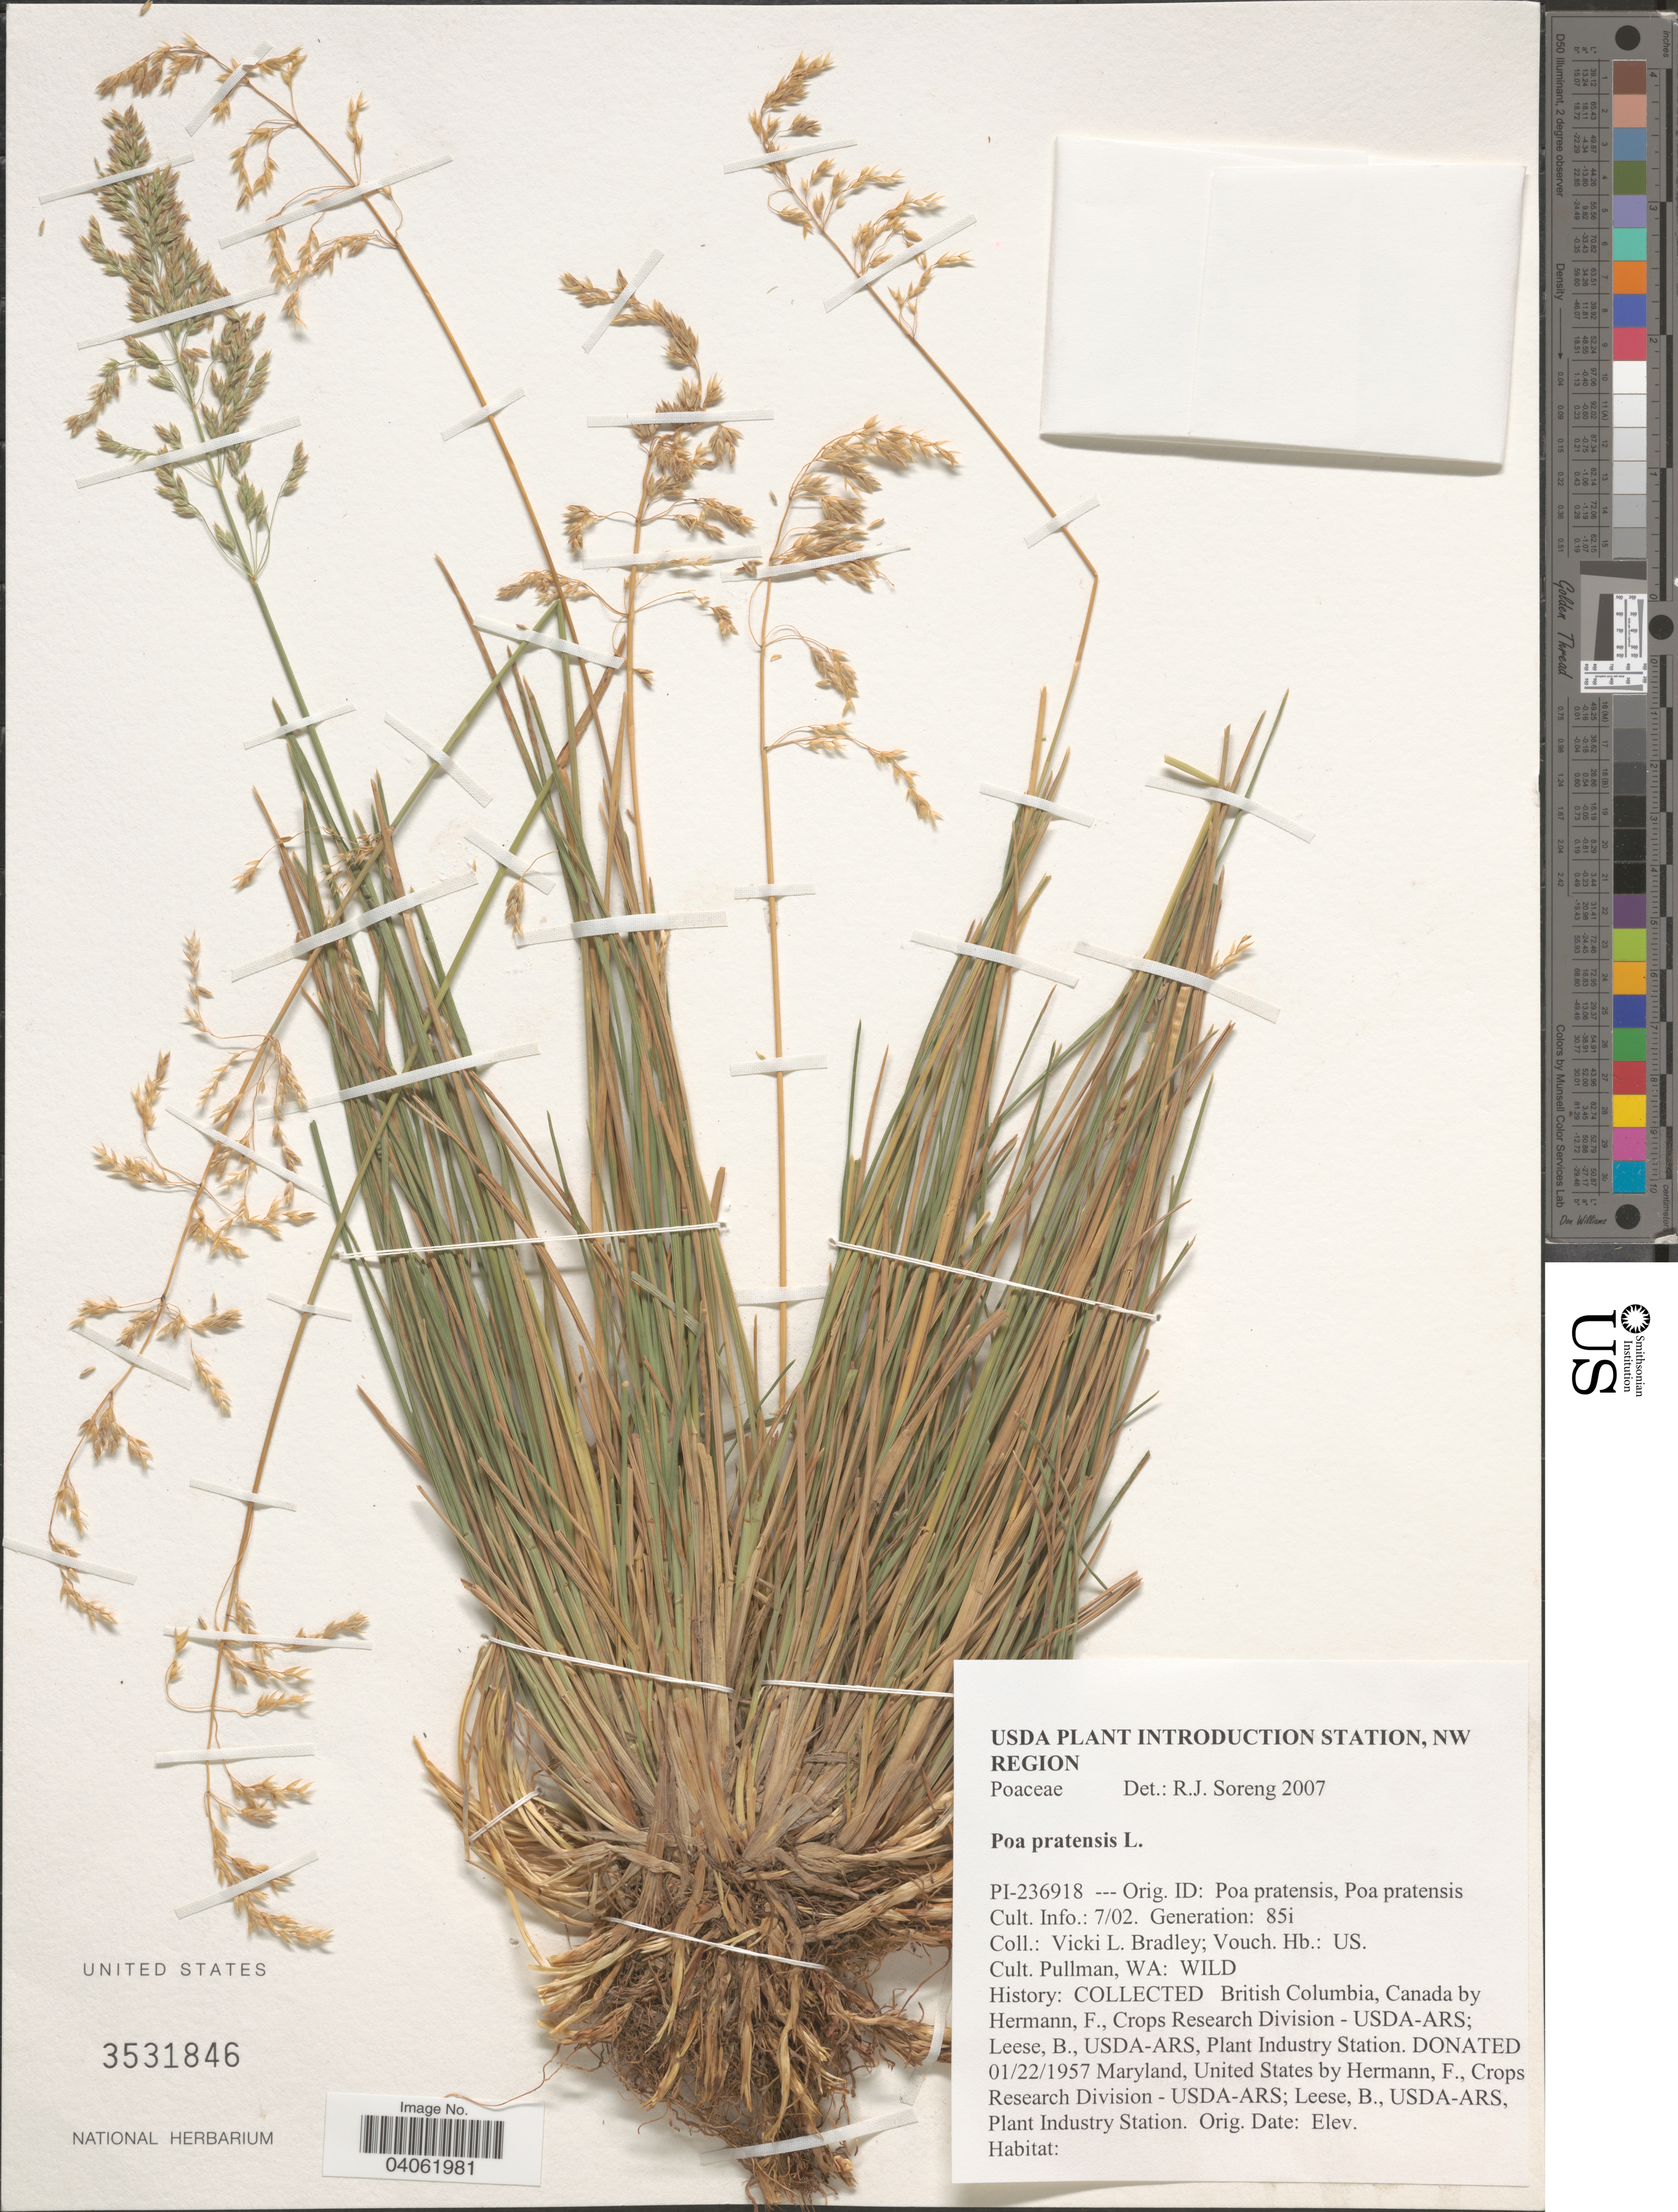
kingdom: Plantae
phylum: Tracheophyta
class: Liliopsida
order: Poales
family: Poaceae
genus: Poa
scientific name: Poa pratensis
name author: L.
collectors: V. Bradley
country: United States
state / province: Washington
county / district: Whitman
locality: Pullman.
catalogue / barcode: US 3531846